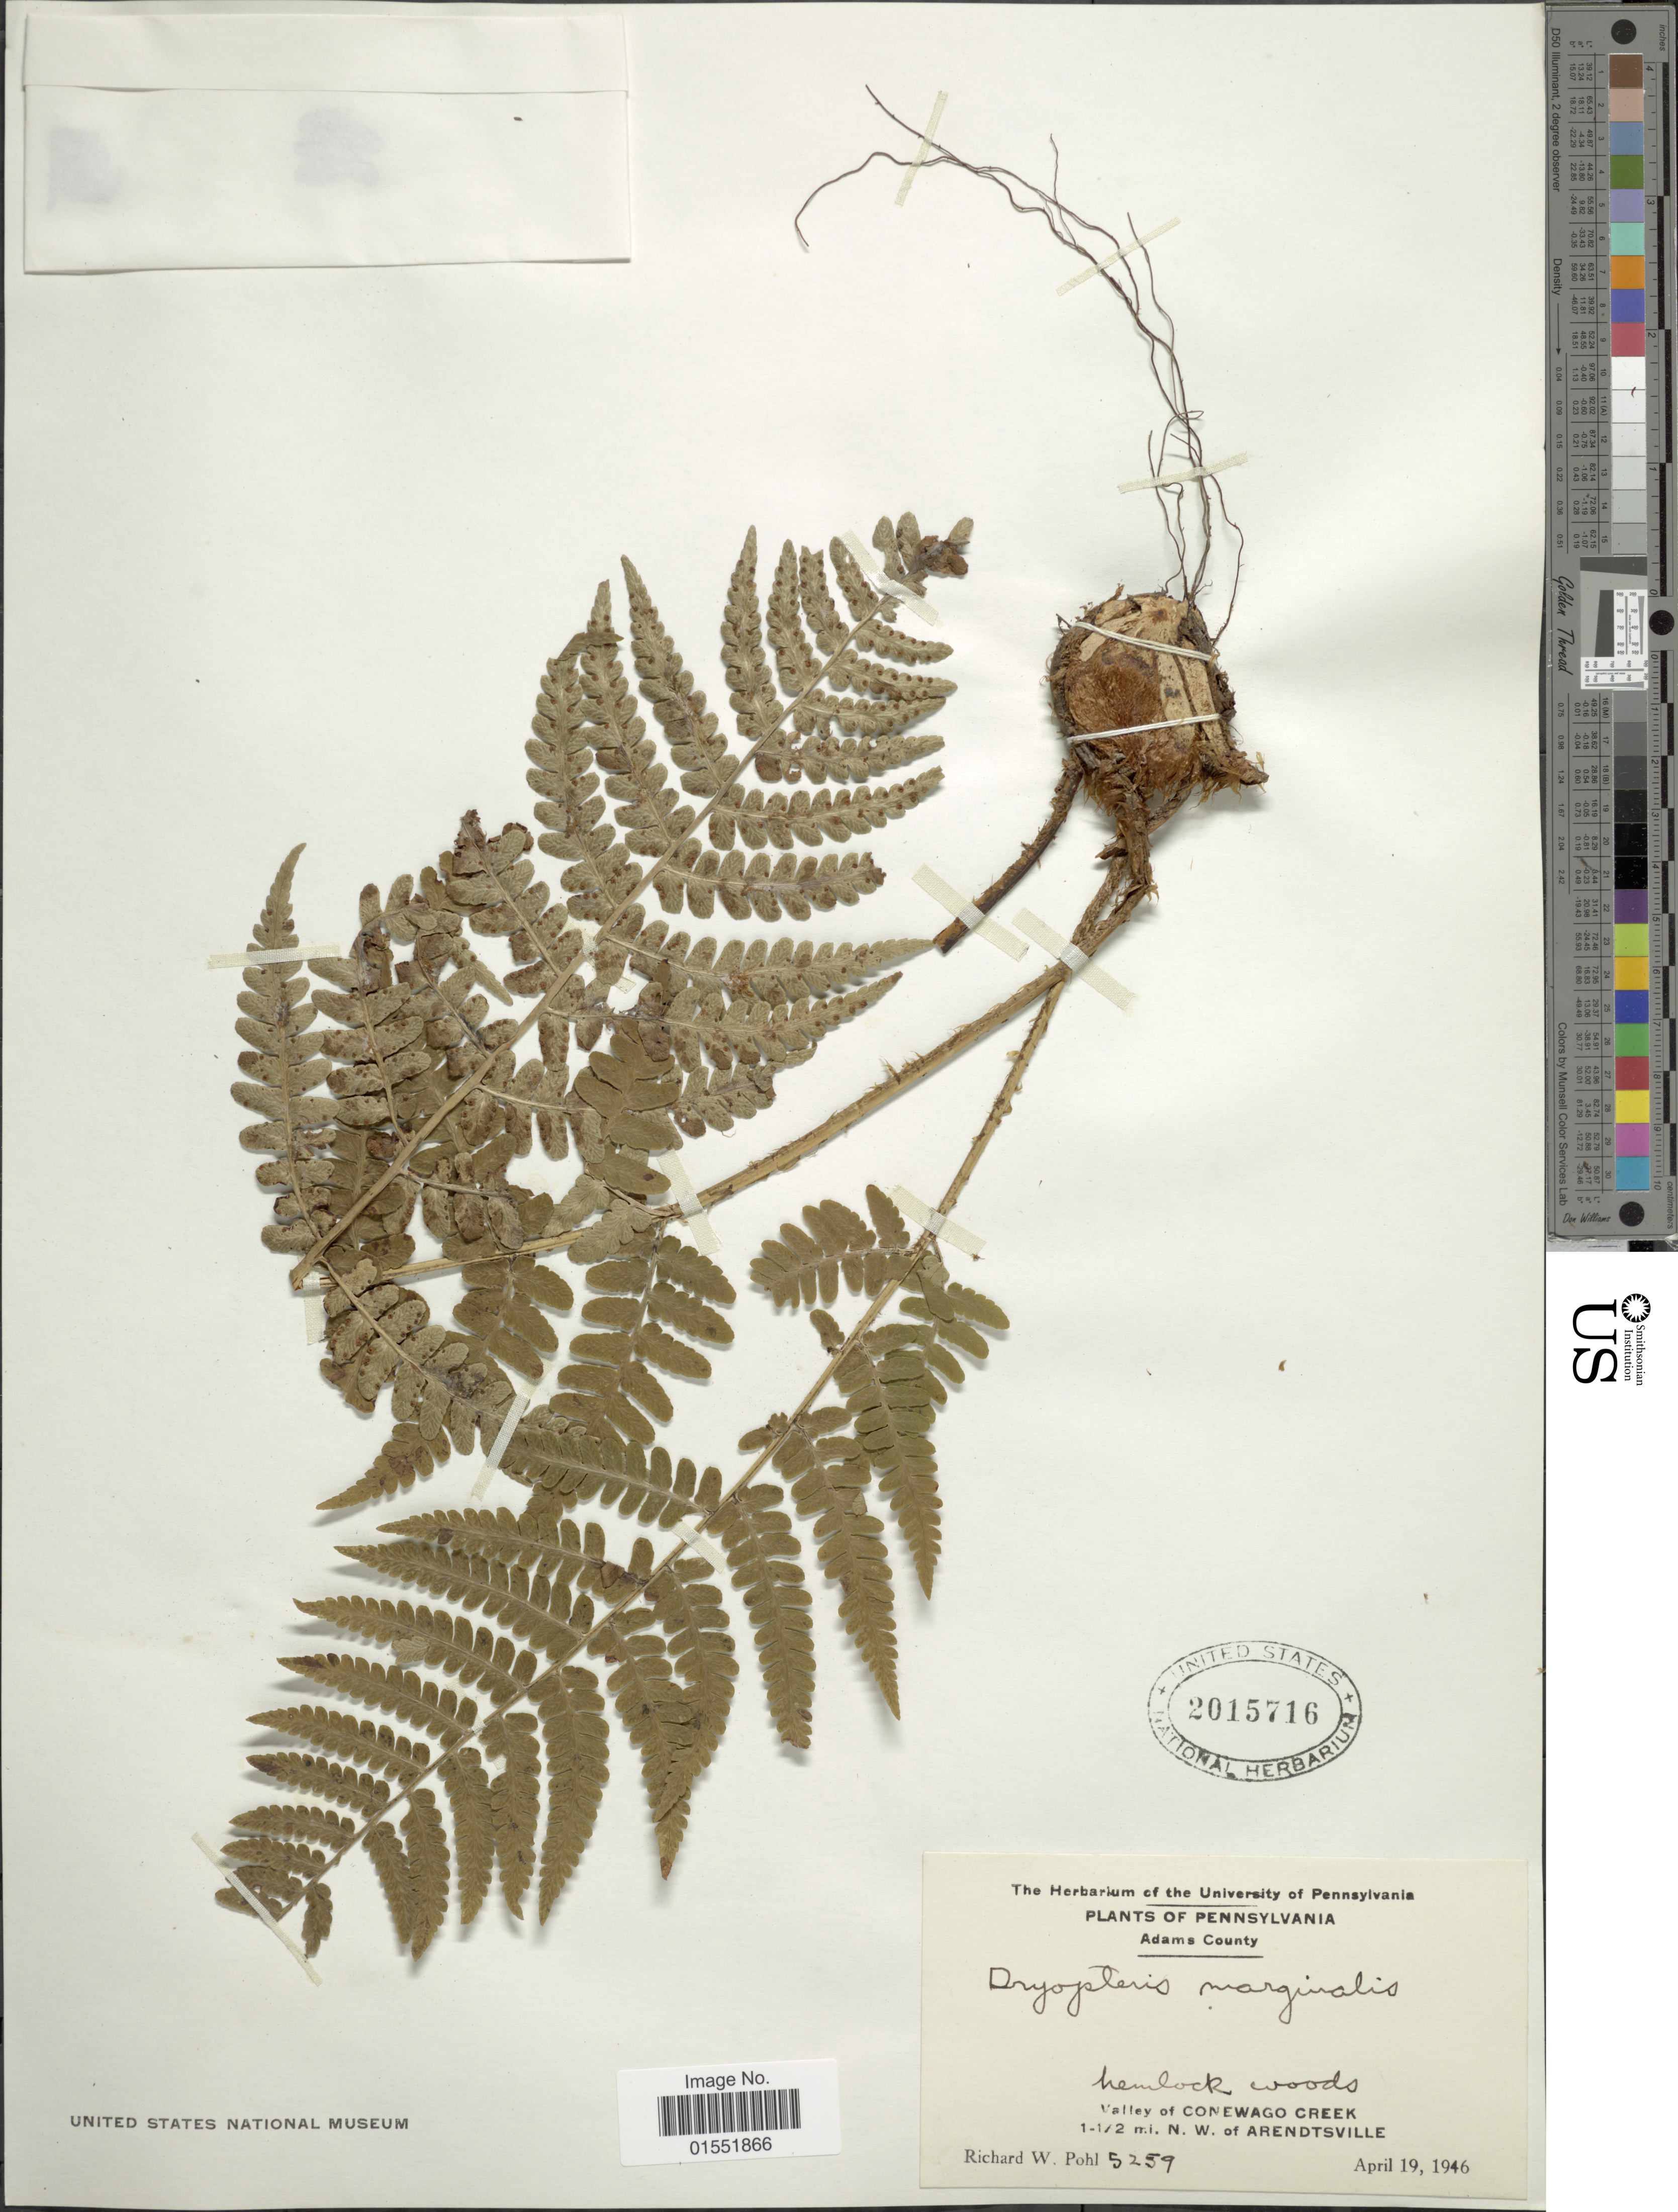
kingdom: Plantae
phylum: Tracheophyta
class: Polypodiopsida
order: Polypodiales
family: Dryopteridaceae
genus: Dryopteris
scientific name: Dryopteris marginalis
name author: (L.) A. Gray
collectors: R. W. Pohl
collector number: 5259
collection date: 1946-04-19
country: United States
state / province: Pennsylvania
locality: Adams County. Valley of Conewago Creek. 1-½ mi. N. W. of Arendtsville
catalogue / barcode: US 2015716